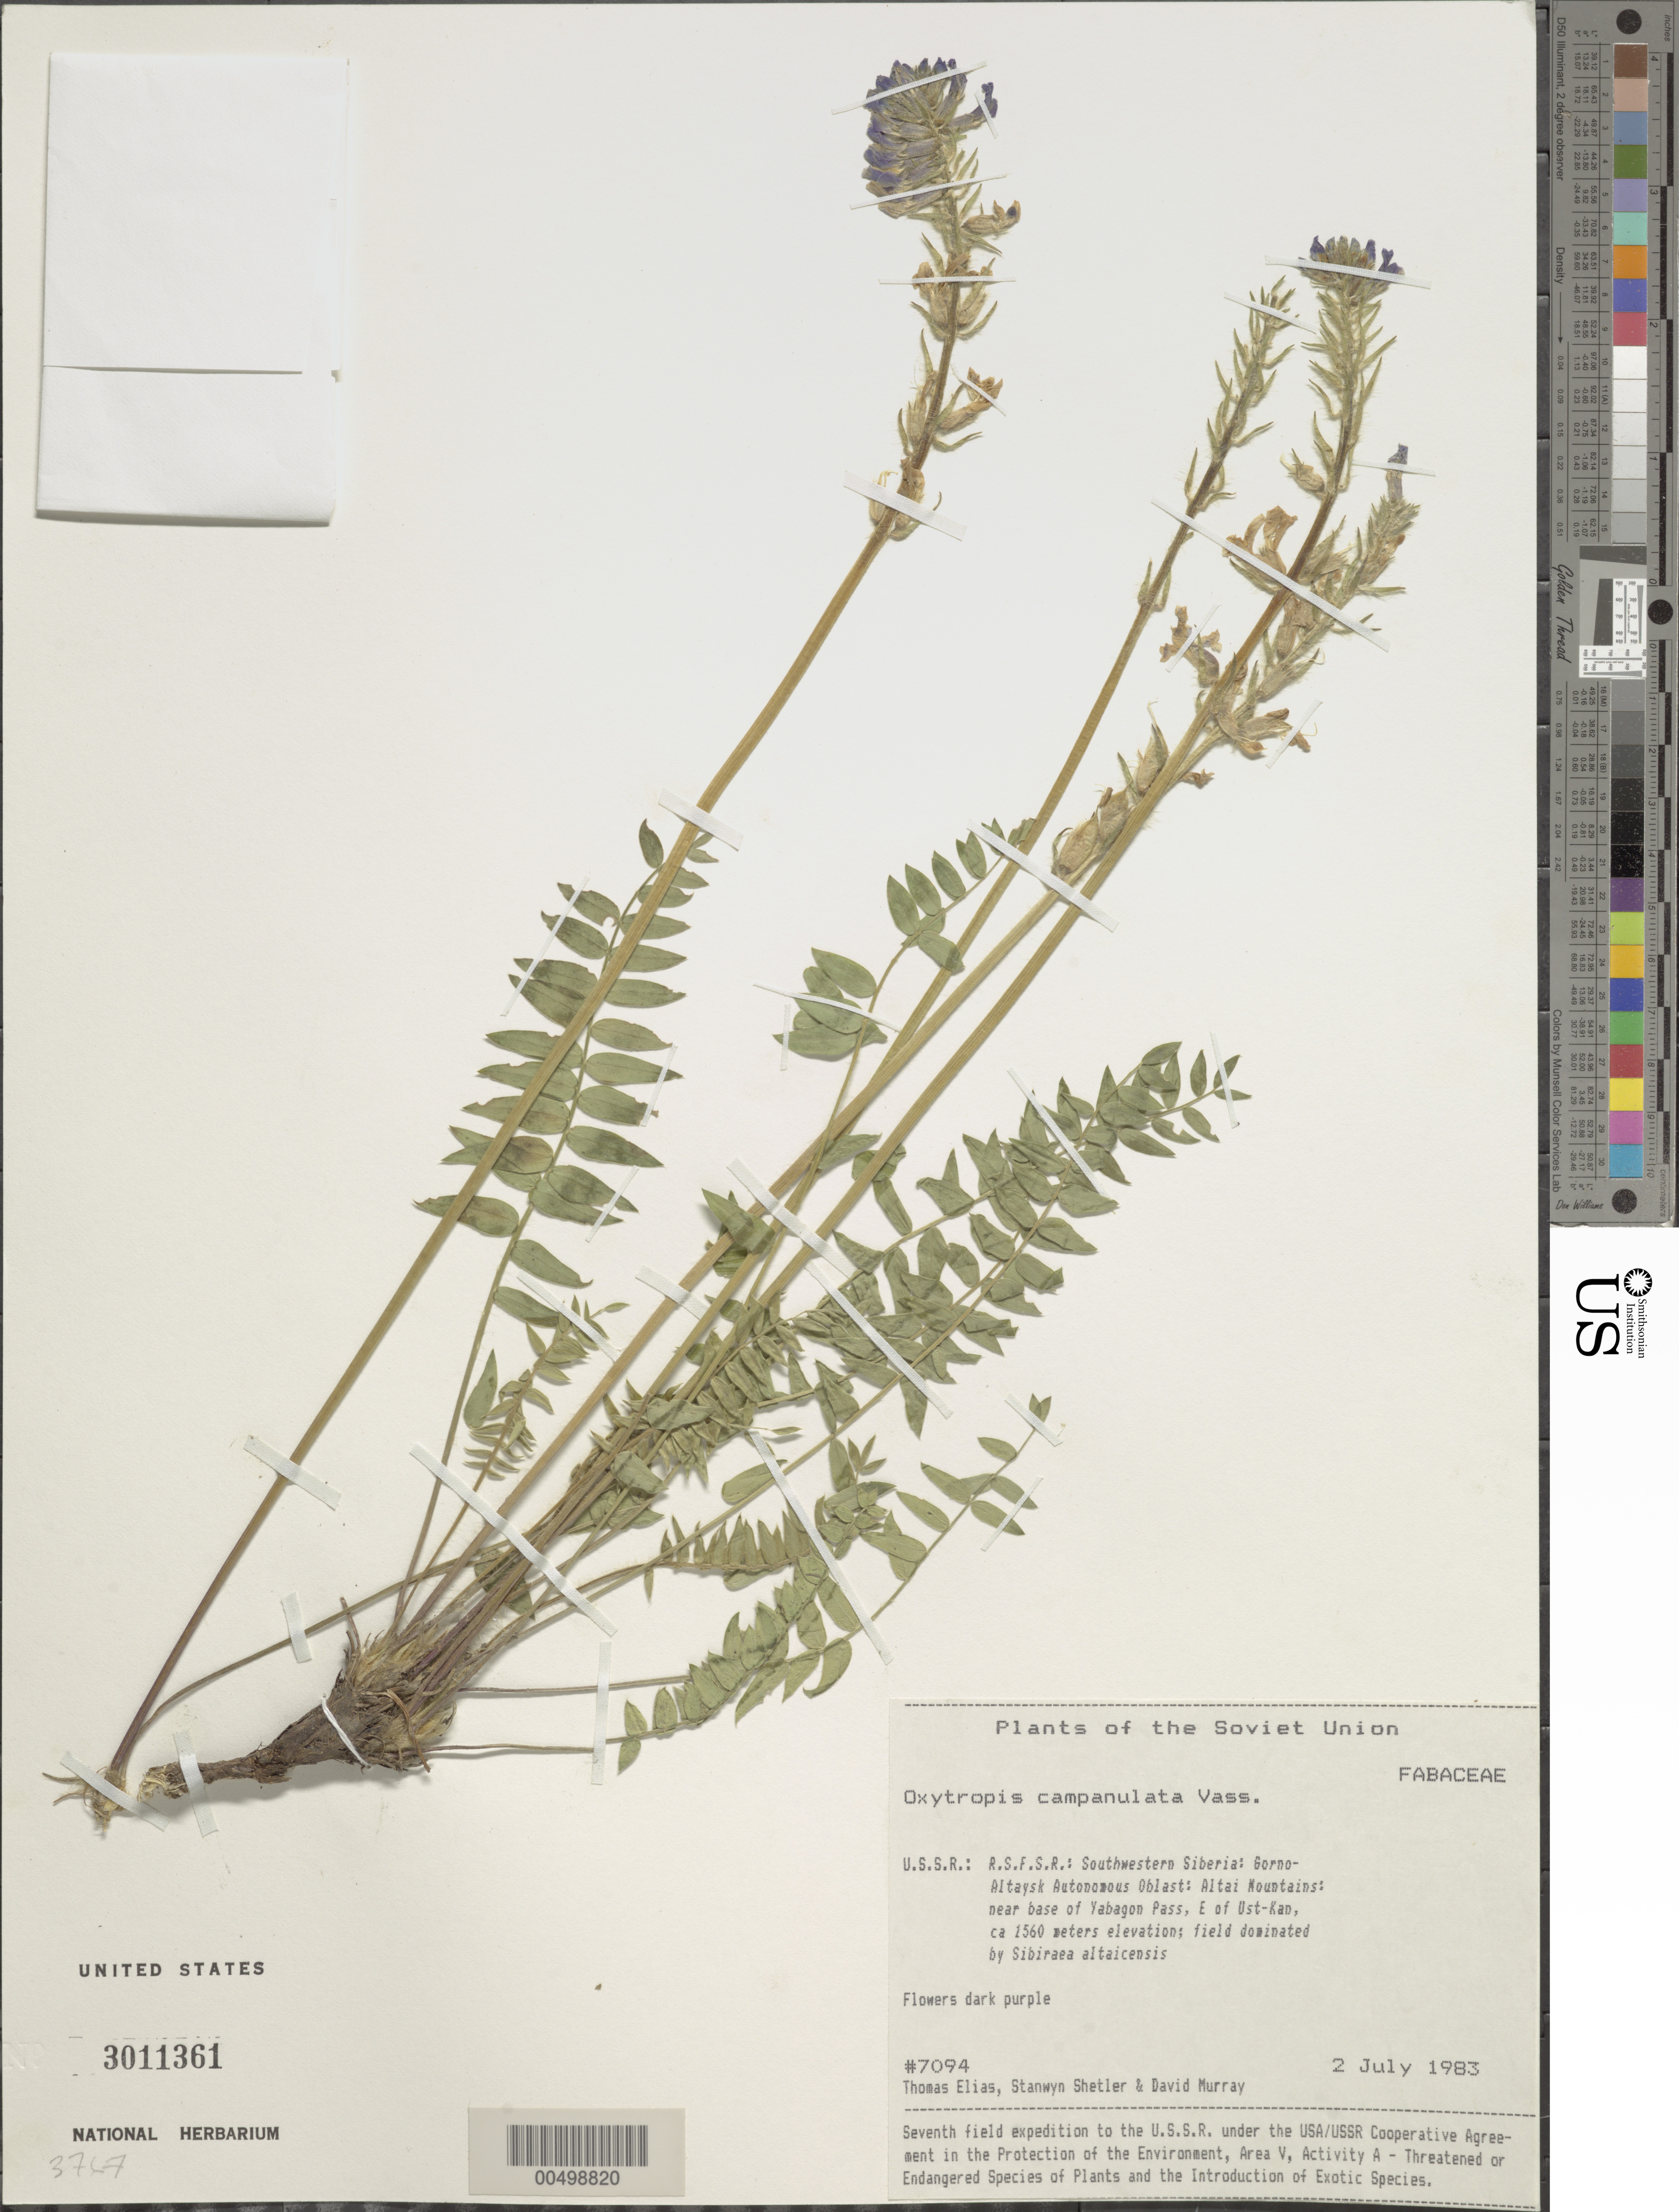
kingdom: Plantae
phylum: Tracheophyta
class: Magnoliopsida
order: Fabales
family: Fabaceae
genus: Oxytropis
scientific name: Oxytropis campanulata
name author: Vass.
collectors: T. Elias, S. Shetler & D. F. Murray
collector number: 7094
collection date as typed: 02 Jul 1983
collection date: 1983-07-02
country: Russian Federation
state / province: Altai Republic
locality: Altai Mountains, near base of Yabagon Pass, E of Ust-Kan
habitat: field dominated by Sibiraea altaiensis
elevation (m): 1560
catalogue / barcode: US 3011361